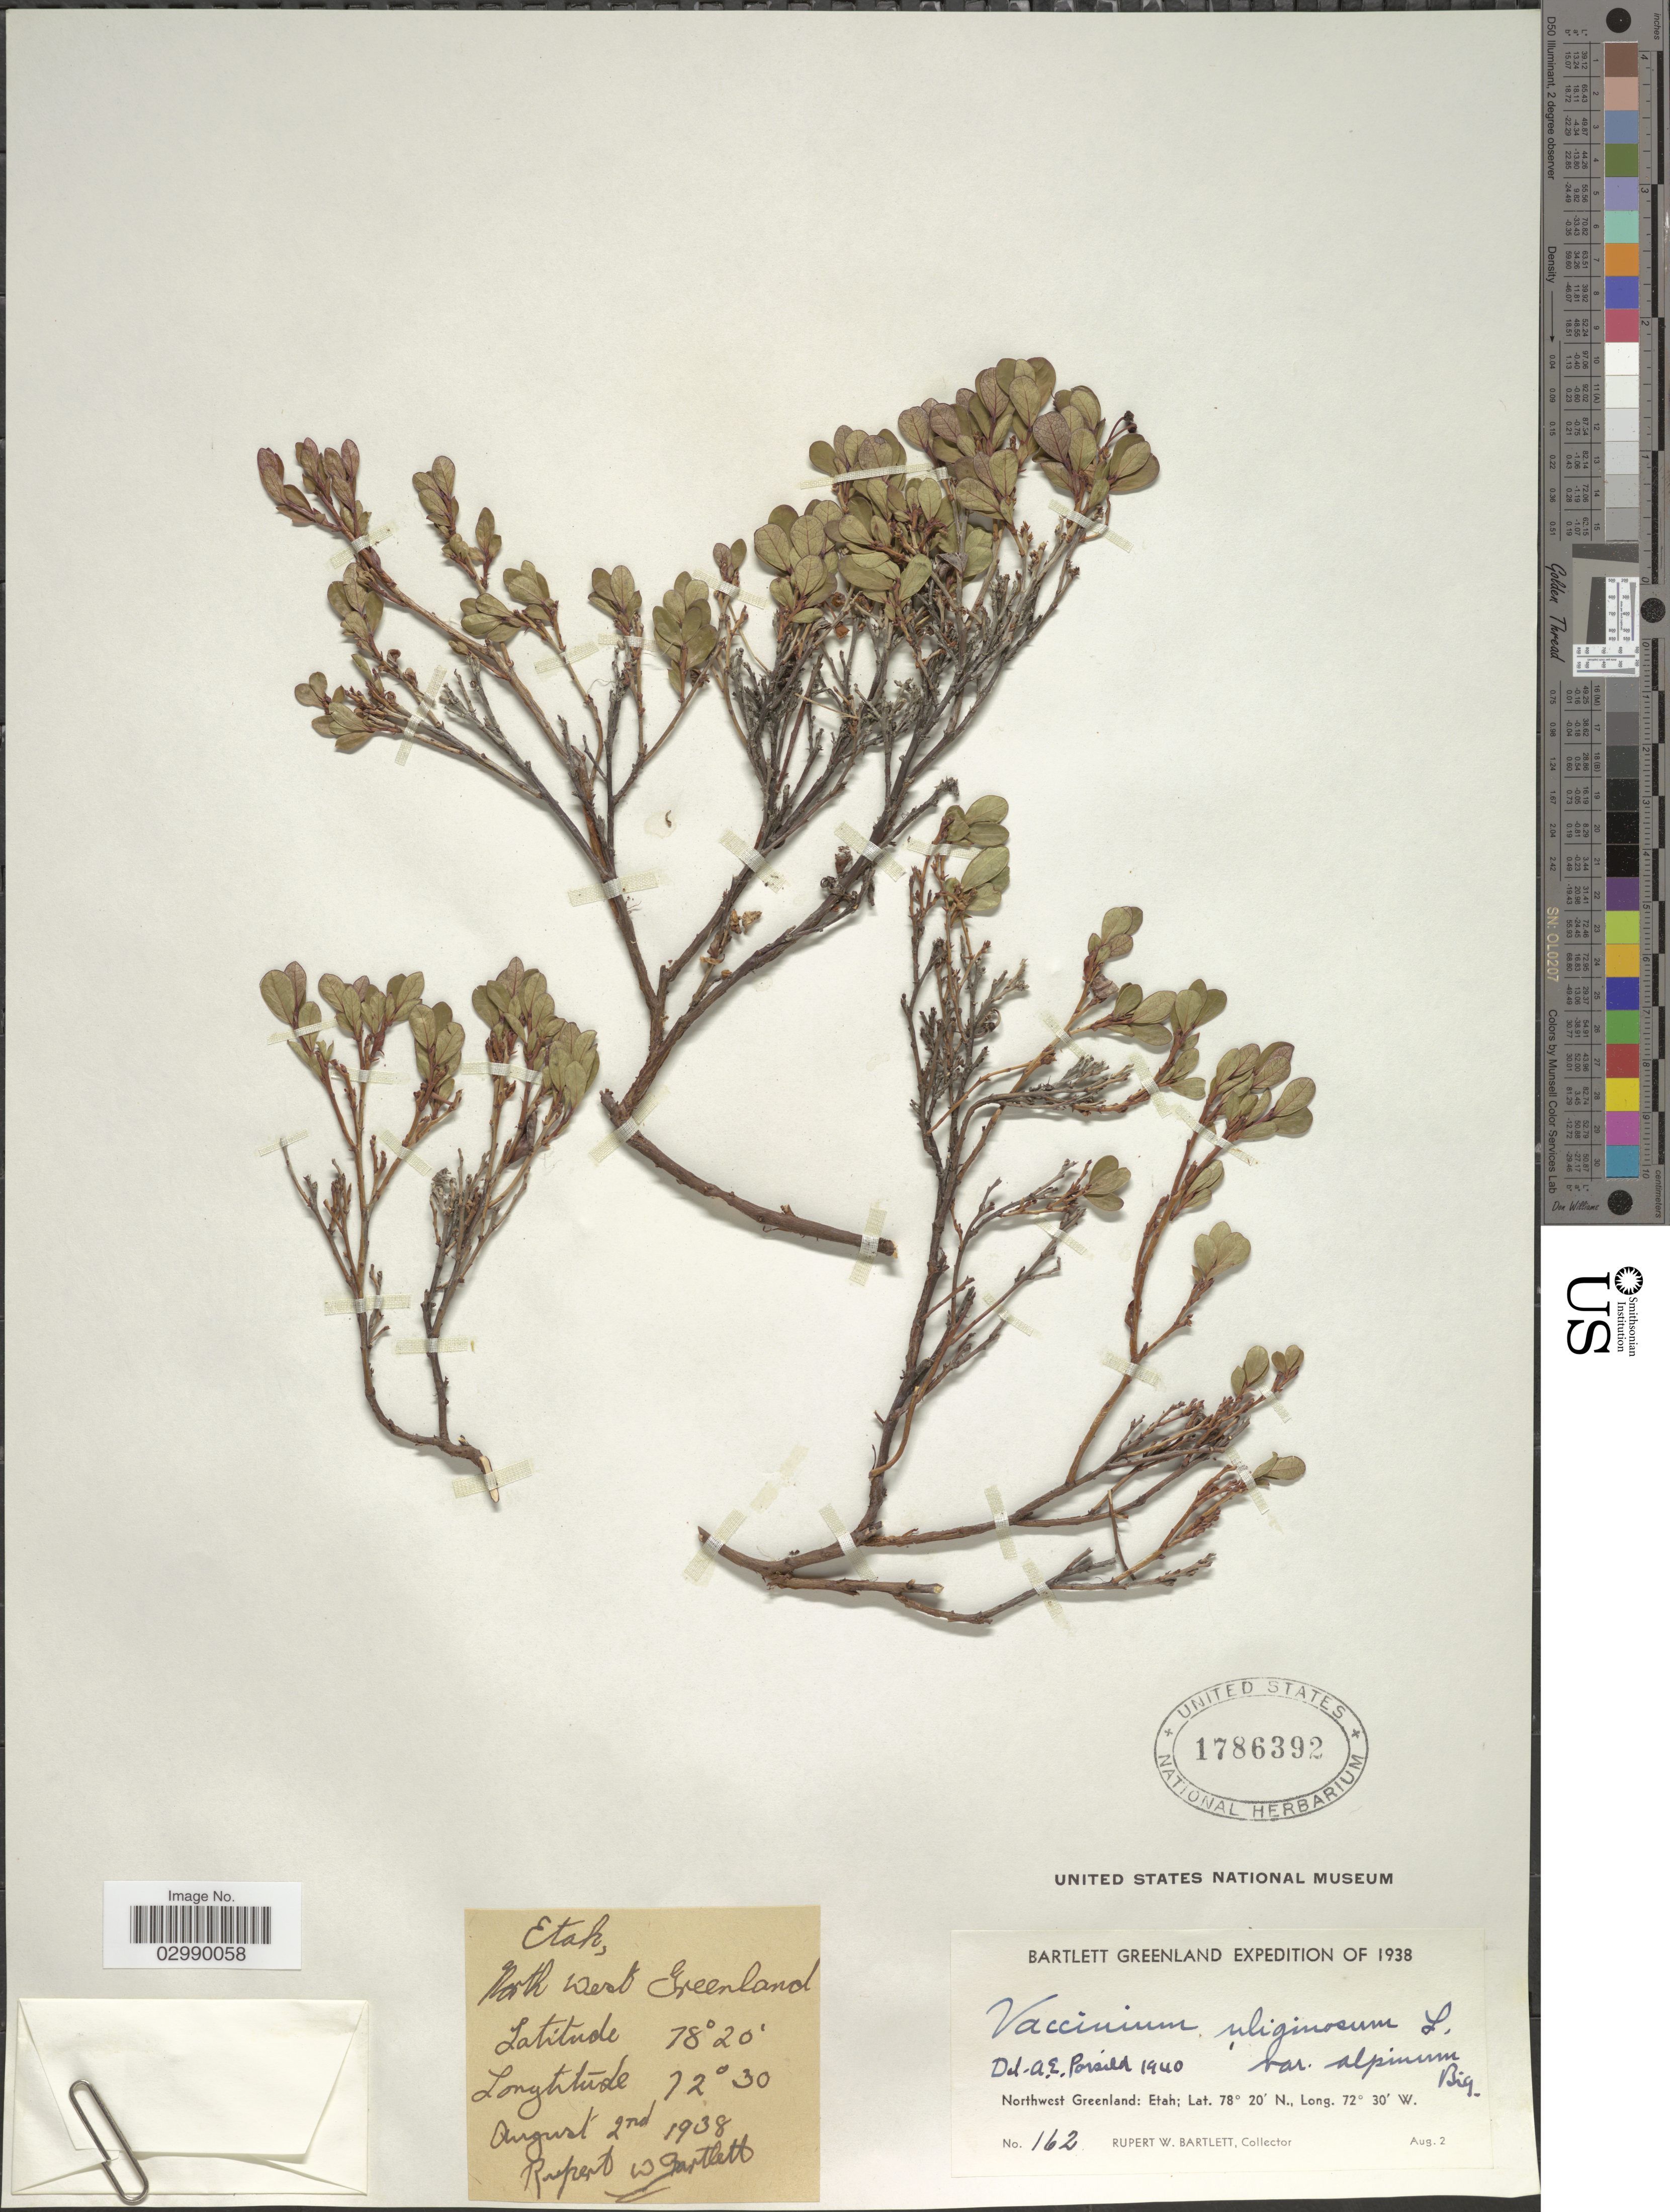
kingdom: Plantae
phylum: Tracheophyta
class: Magnoliopsida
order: Ericales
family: Ericaceae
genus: Vaccinium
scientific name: Vaccinium uliginosum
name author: L.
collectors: R. W. Bartlett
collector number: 162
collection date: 1938-08-02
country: Greenland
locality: Etah, Northwest Greenland.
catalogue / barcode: US 1786392